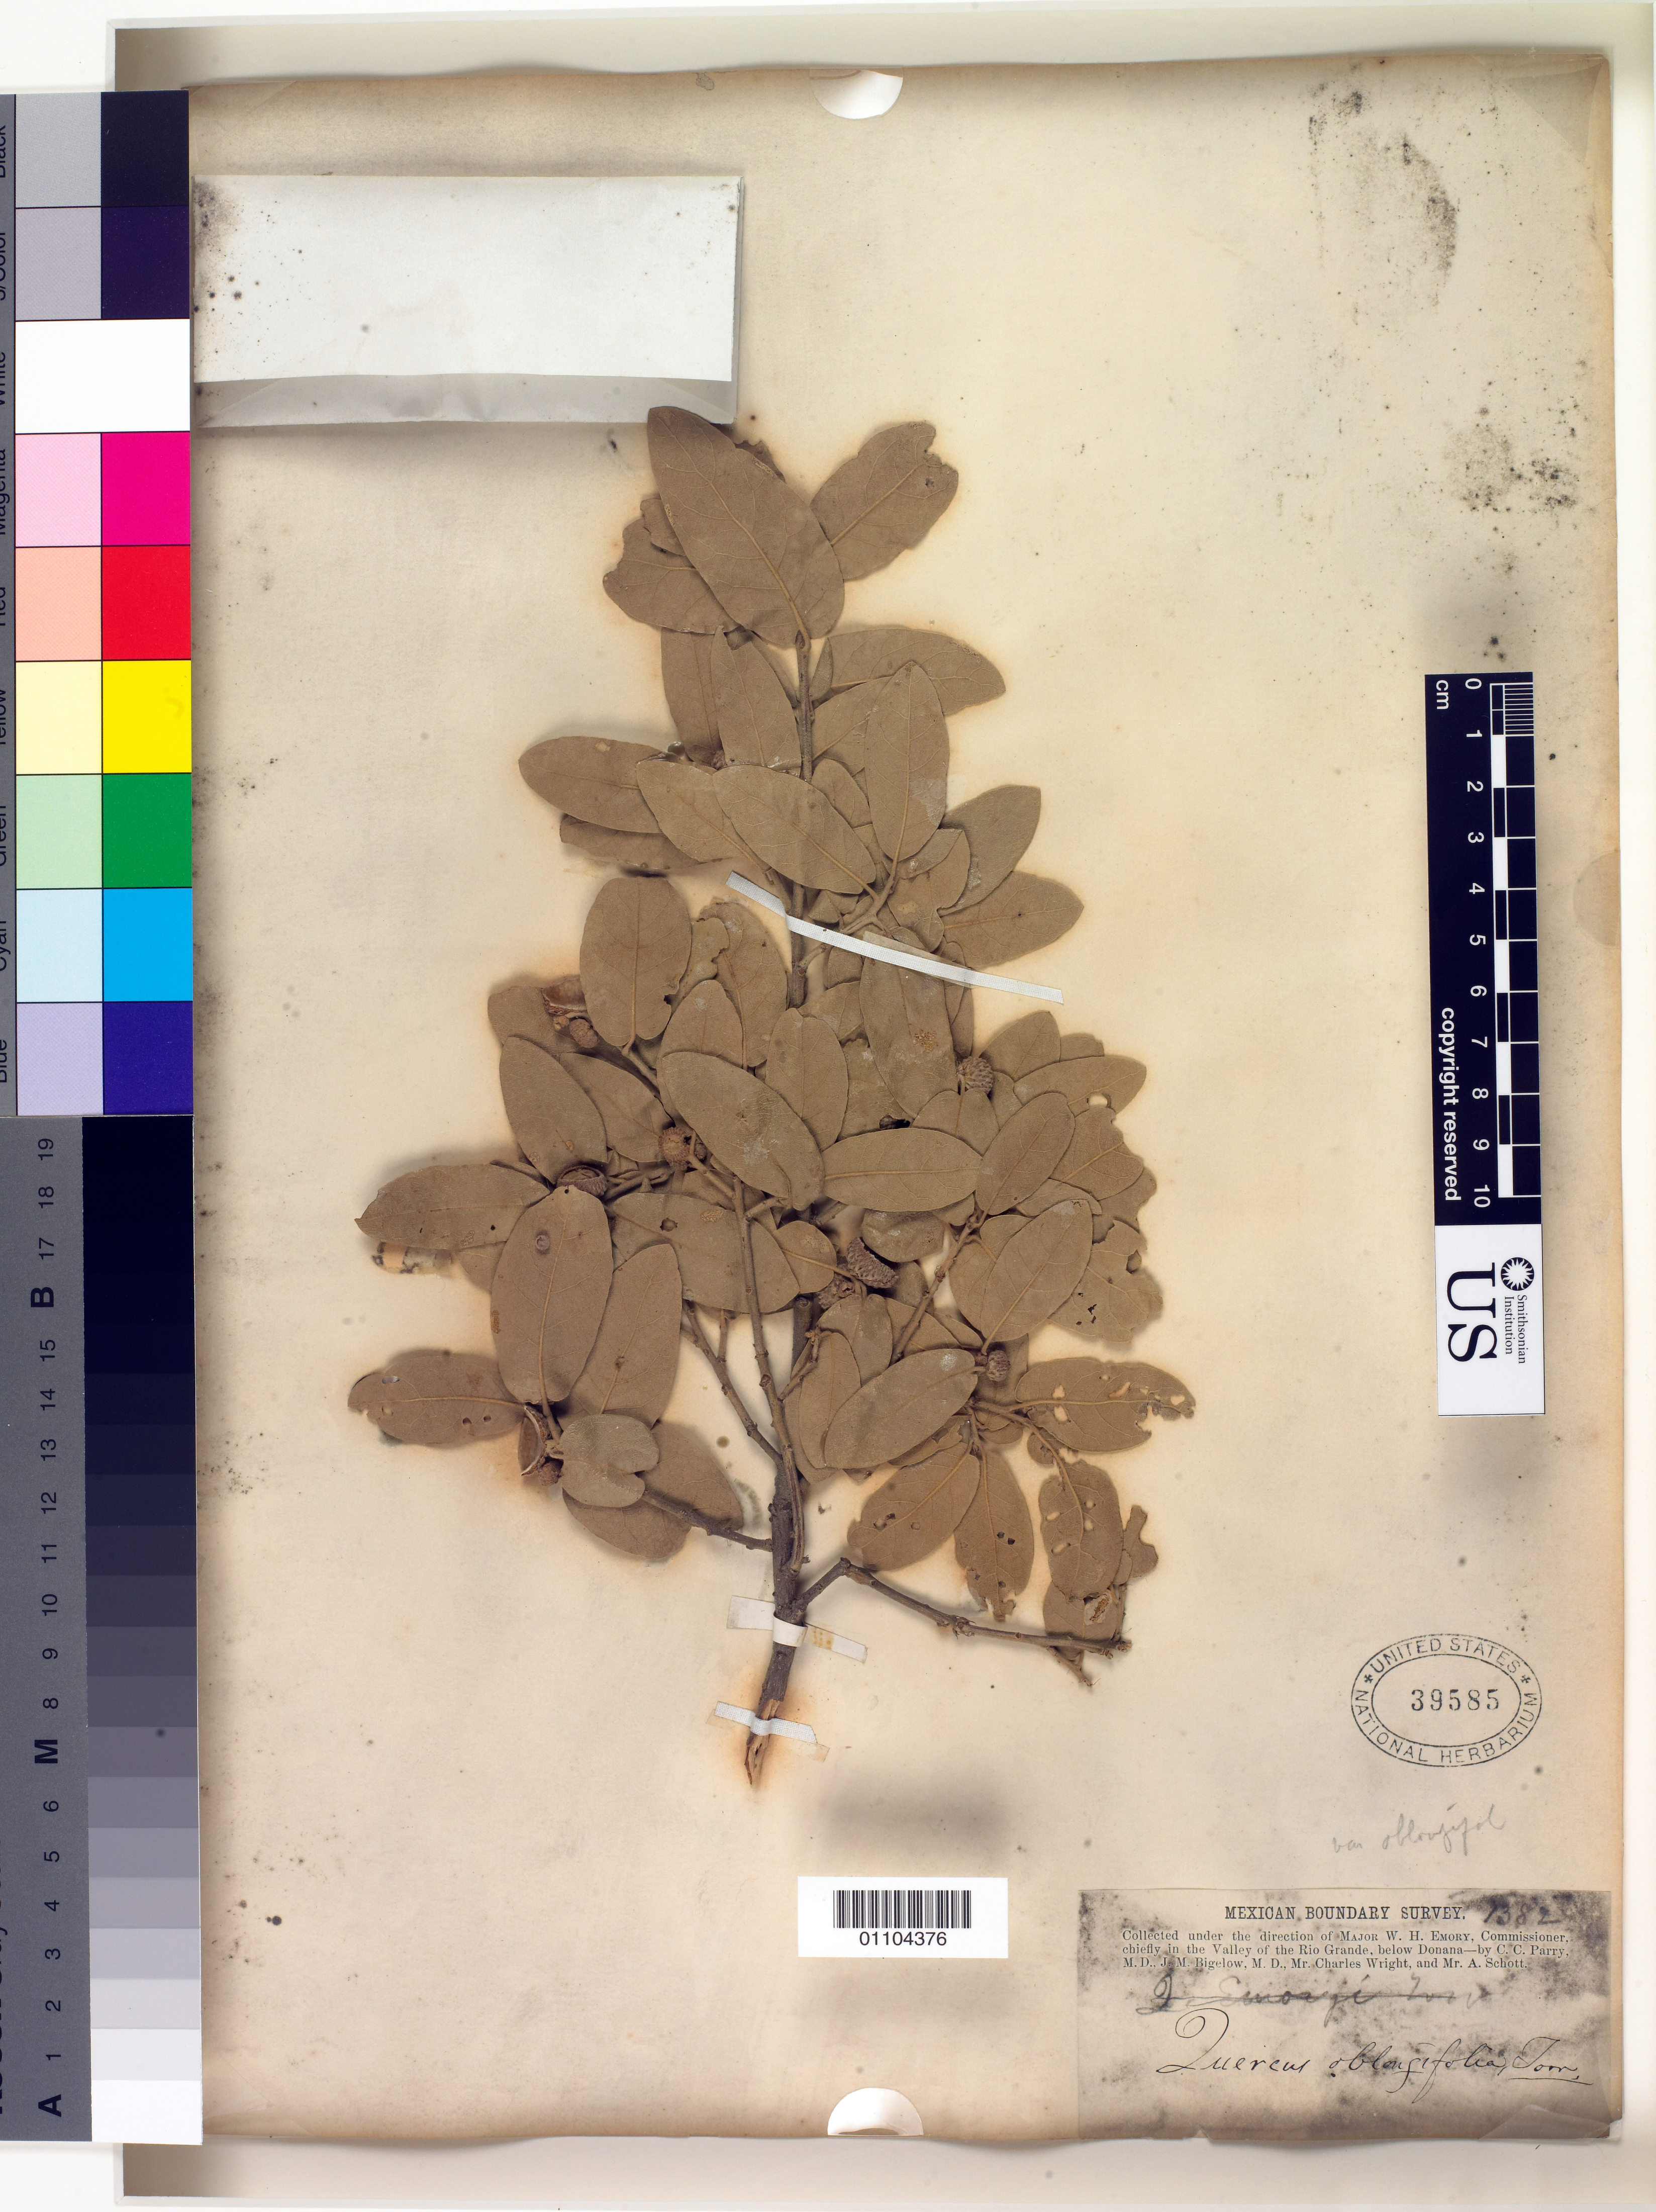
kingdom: Plantae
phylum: Tracheophyta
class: Magnoliopsida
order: Fagales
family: Fagaceae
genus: Quercus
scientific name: Quercus oblongifolia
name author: Torr.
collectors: C. C. Parry, J. M. Bigelow, C. Wright & A. C. V. Schott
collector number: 1382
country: Mexico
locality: In the Valley of the Rio Grande, below Donana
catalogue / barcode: US 39585